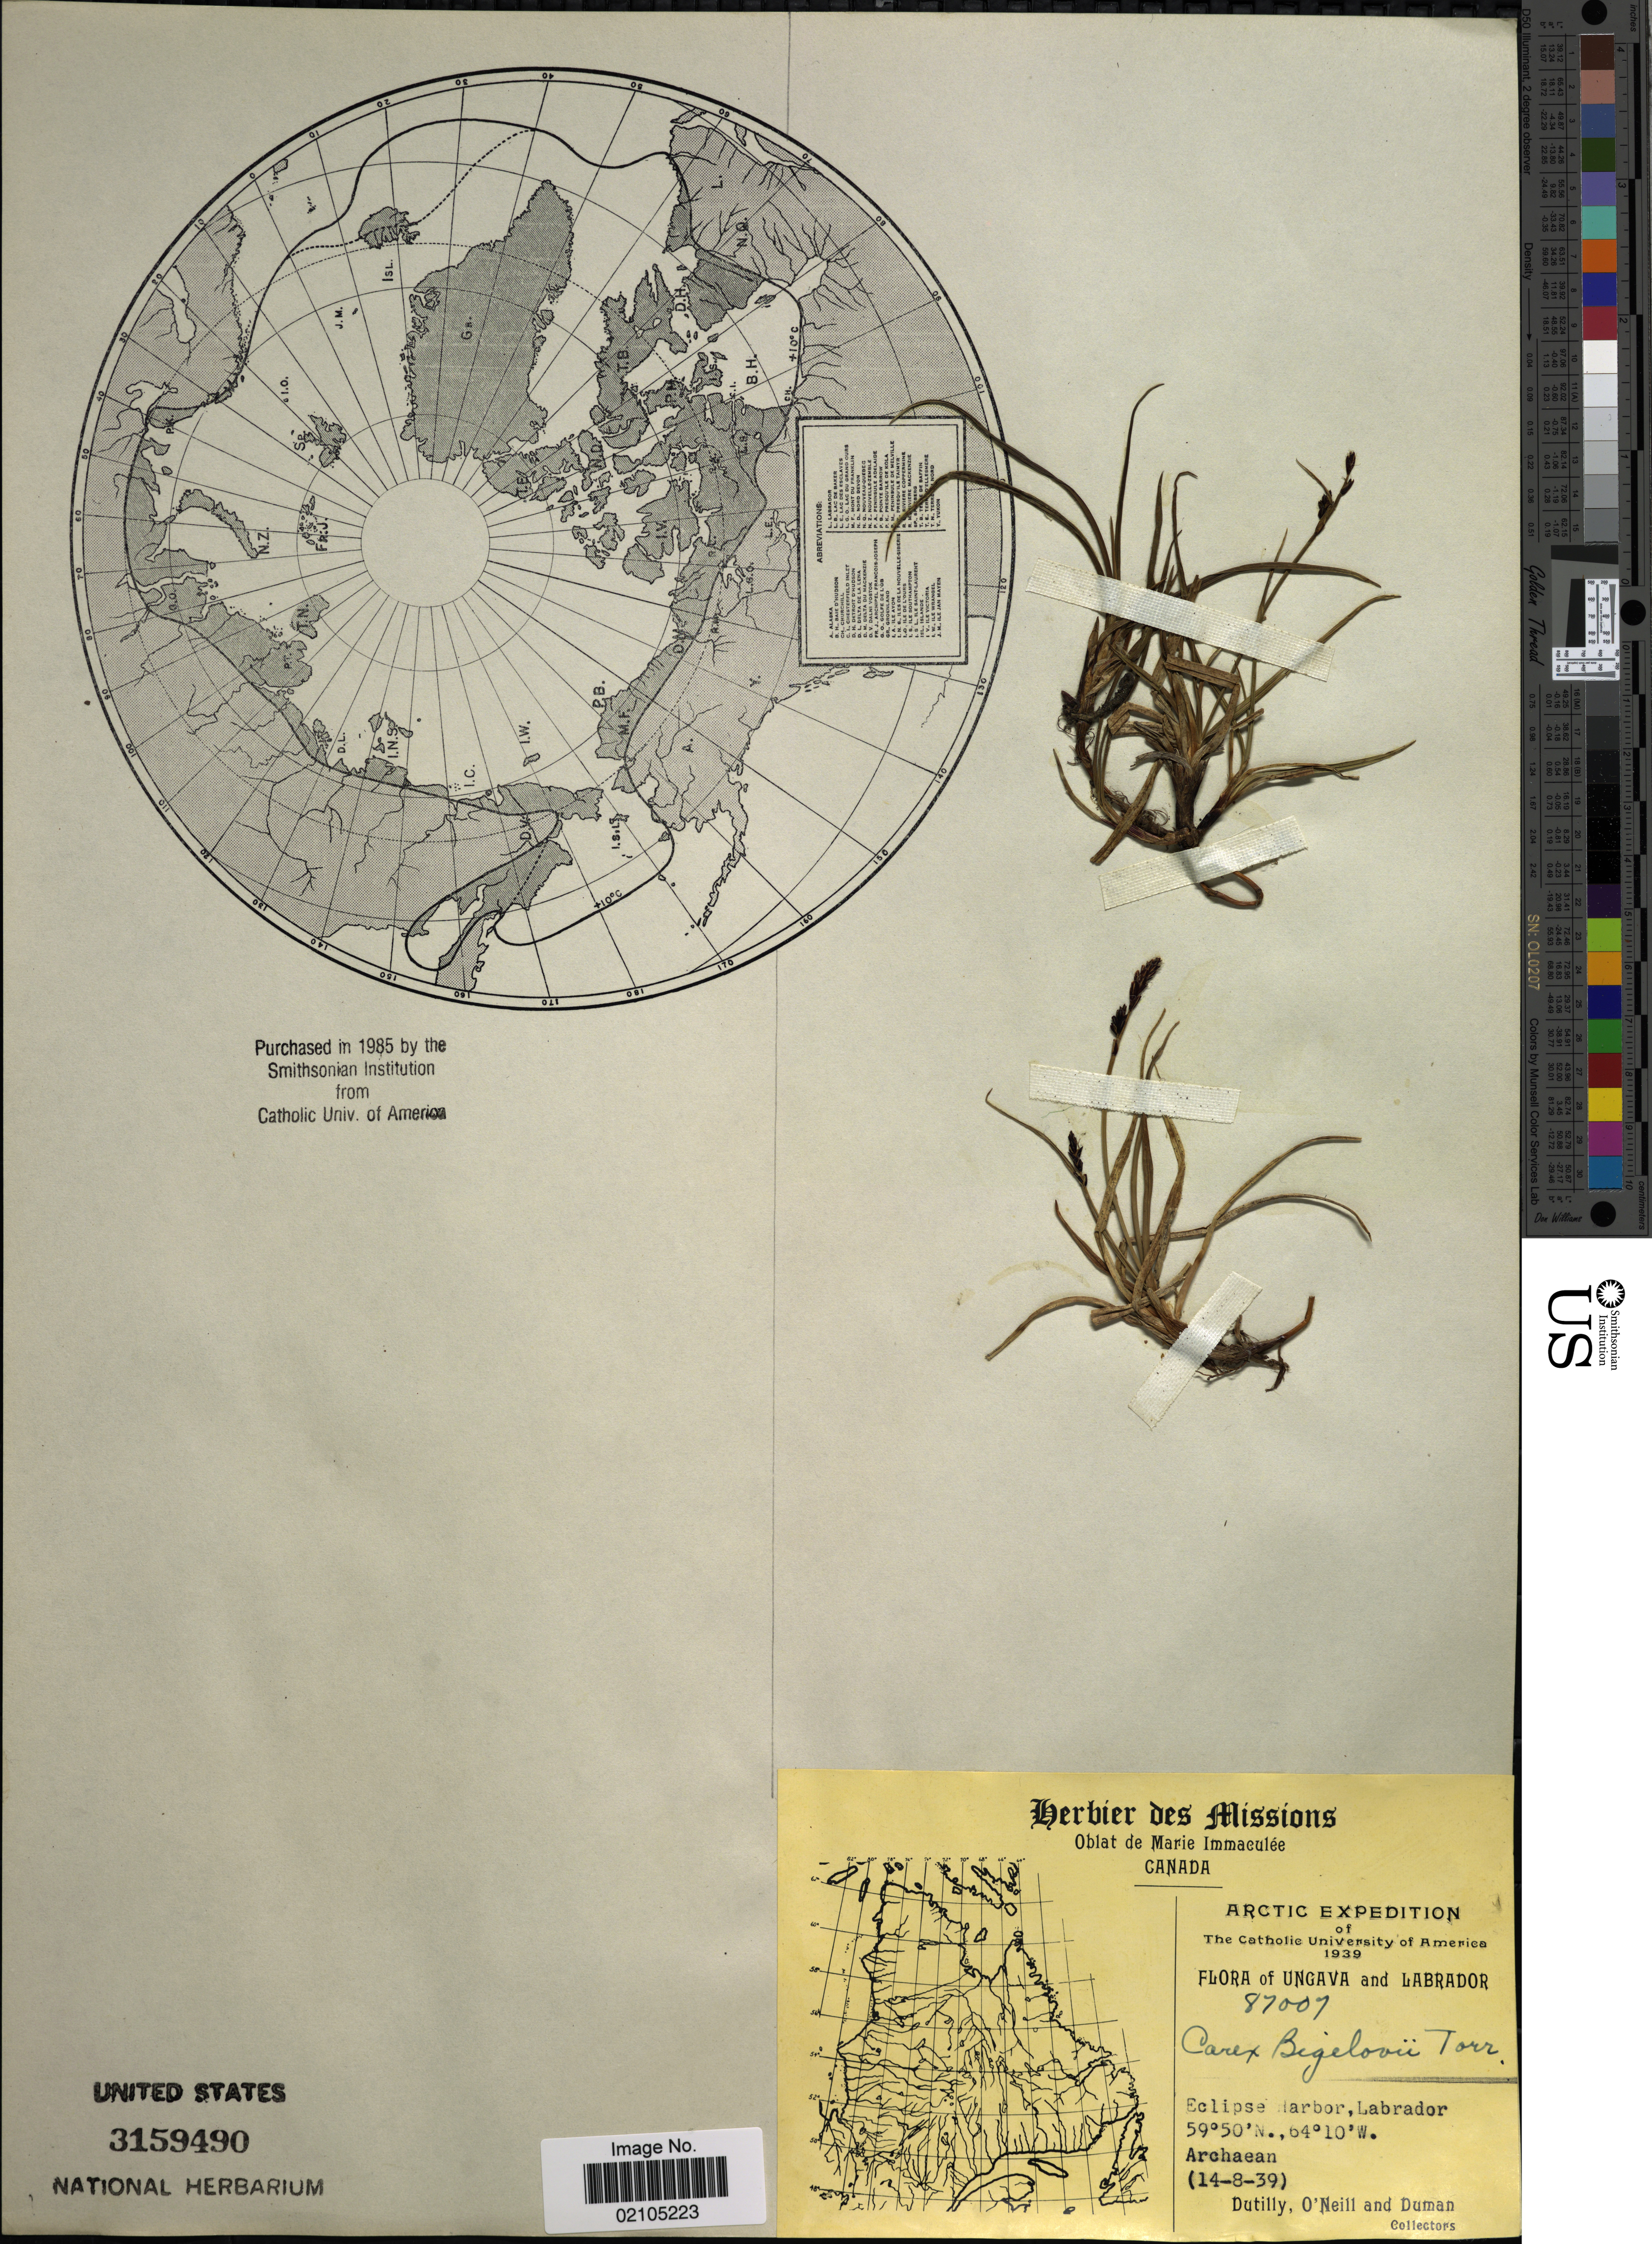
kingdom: Plantae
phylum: Tracheophyta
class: Liliopsida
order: Poales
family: Cyperaceae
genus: Carex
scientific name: Carex bigelowii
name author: Torr. ex Schwein.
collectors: -. Dutilly, -. O'Neill & -. Duman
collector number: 87007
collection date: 1939-08-14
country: Canada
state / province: Newfoundland and Labrador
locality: Arctic, Eclipse Harbor, Labrador.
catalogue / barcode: US 3159490